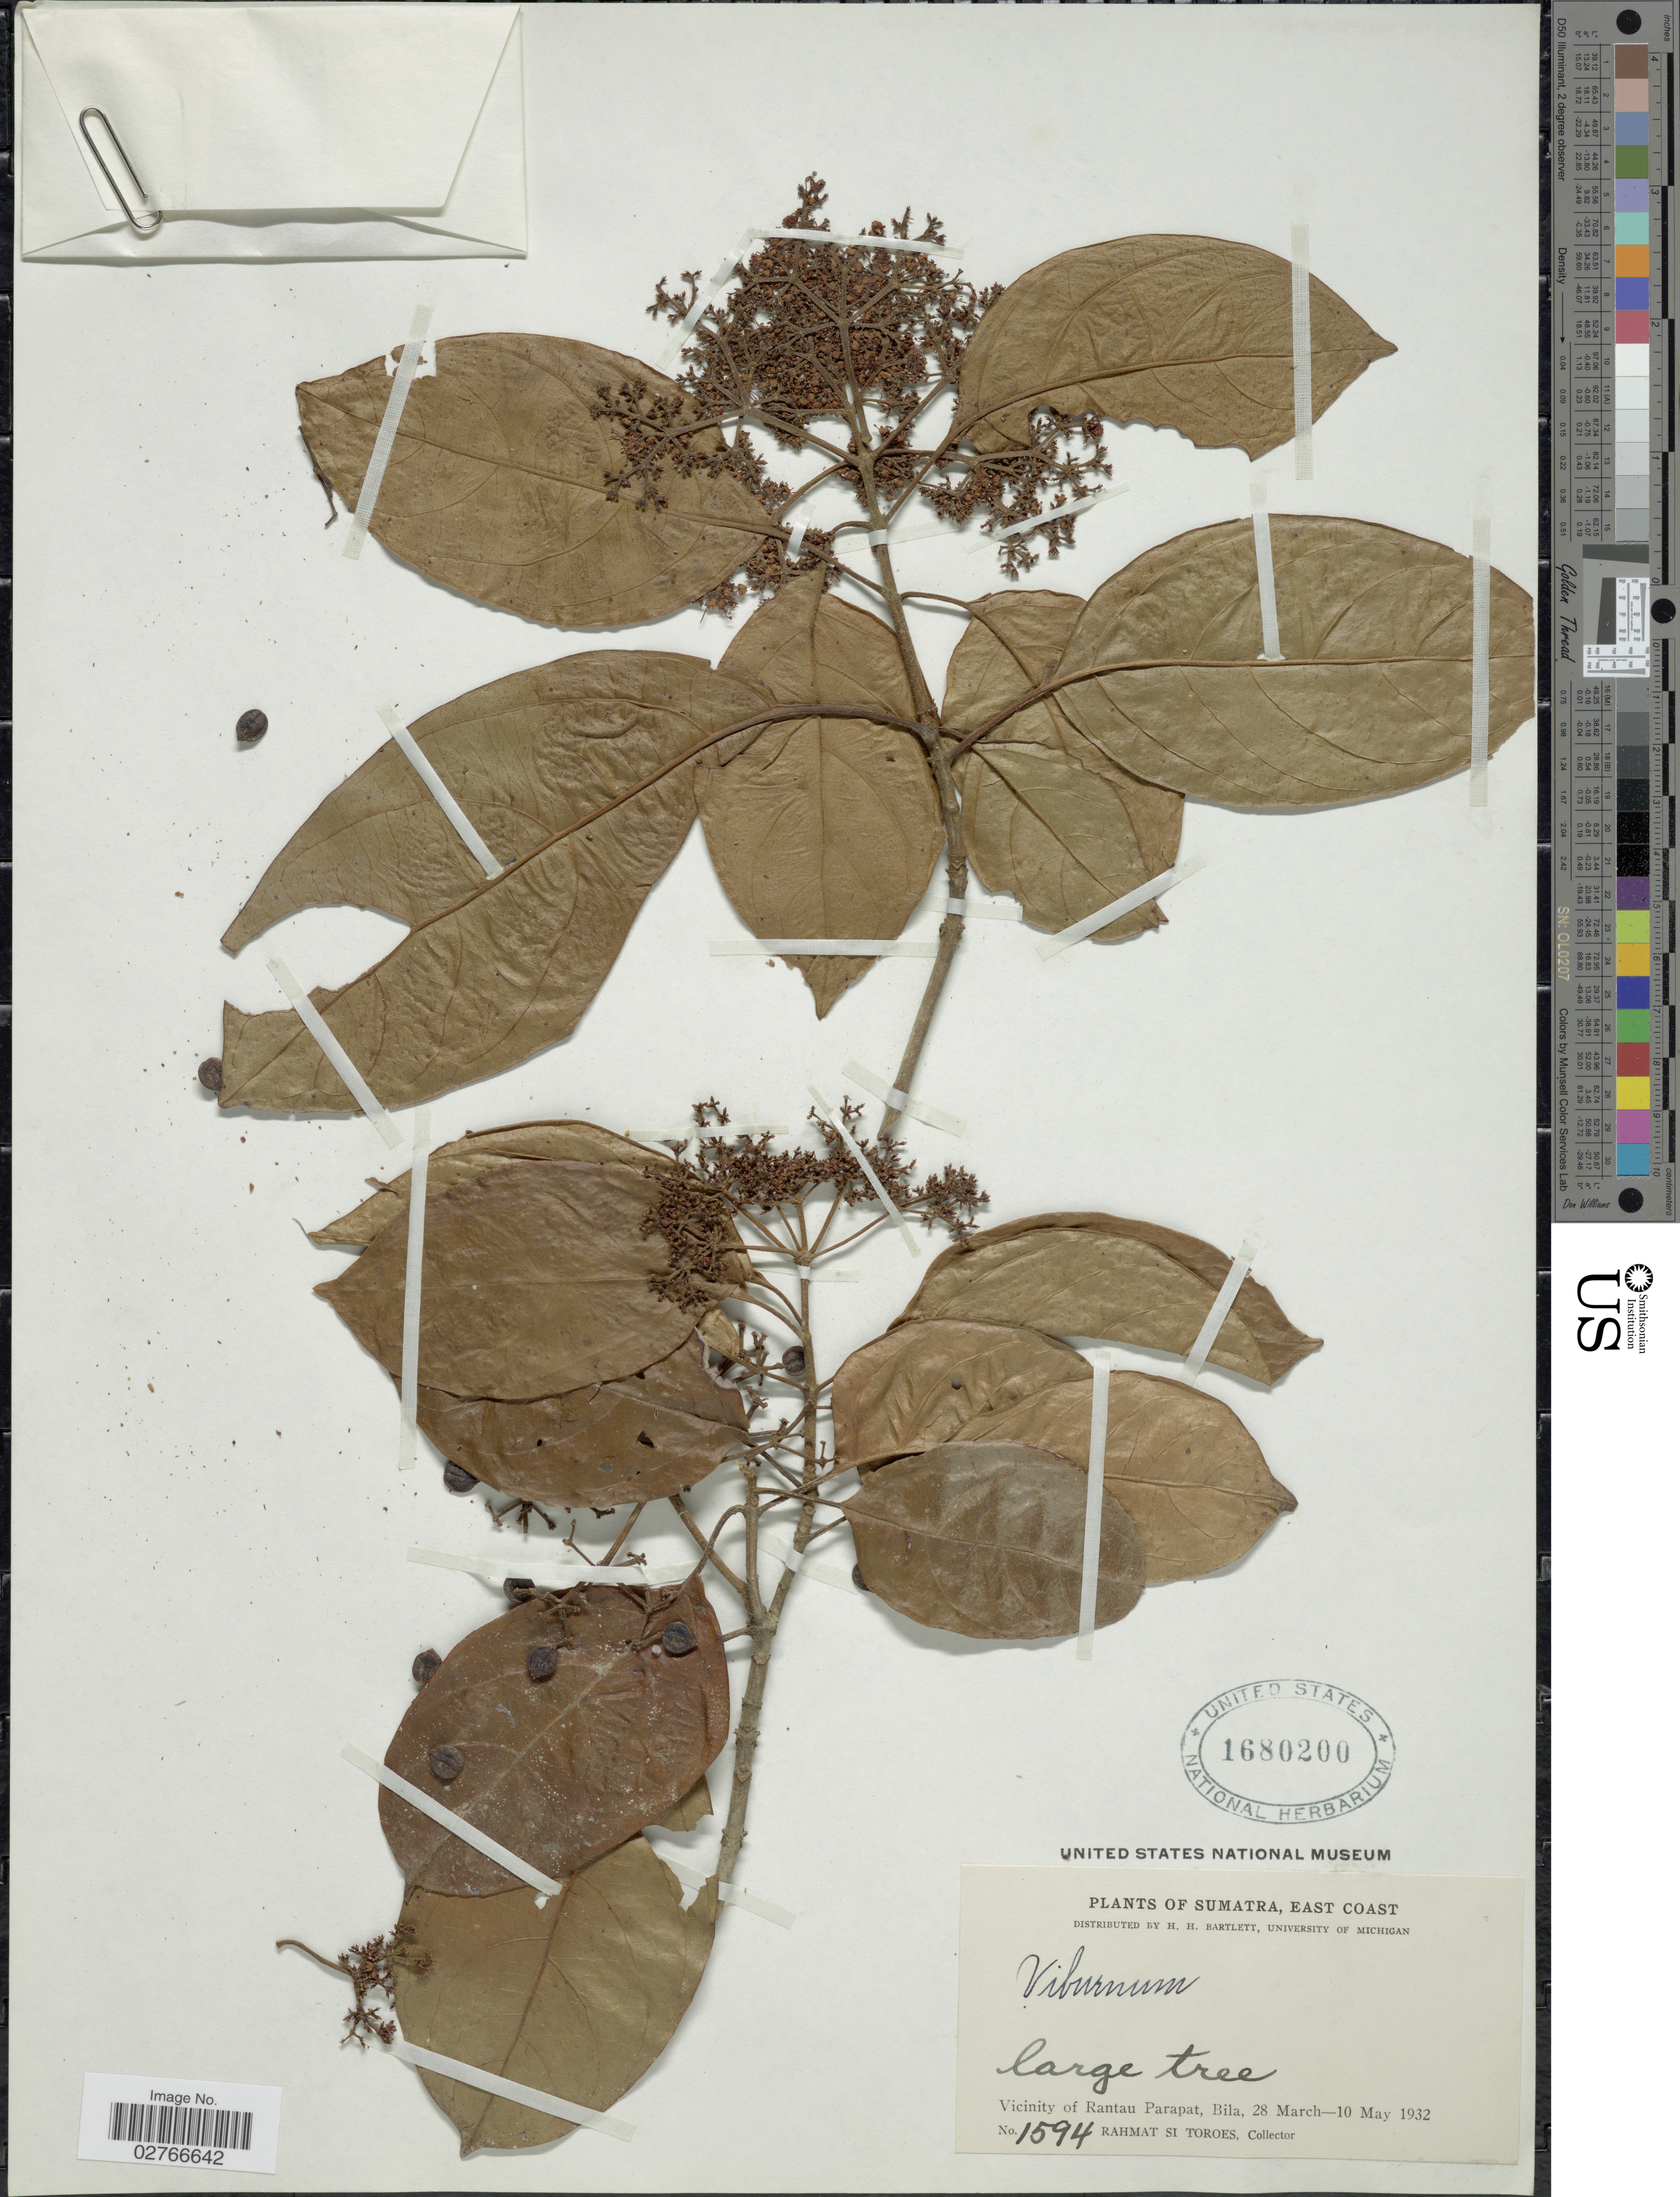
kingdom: Plantae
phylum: Tracheophyta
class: Magnoliopsida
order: Dipsacales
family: Viburnaceae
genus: Viburnum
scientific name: Viburnum sp.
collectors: Rahmat Si Boeea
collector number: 1594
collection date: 1932-03-28/1932-05-10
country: Indonesia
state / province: Sumatra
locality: East Coast. Vicinity of Rantau Parapat, Bila.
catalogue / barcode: US 1680200